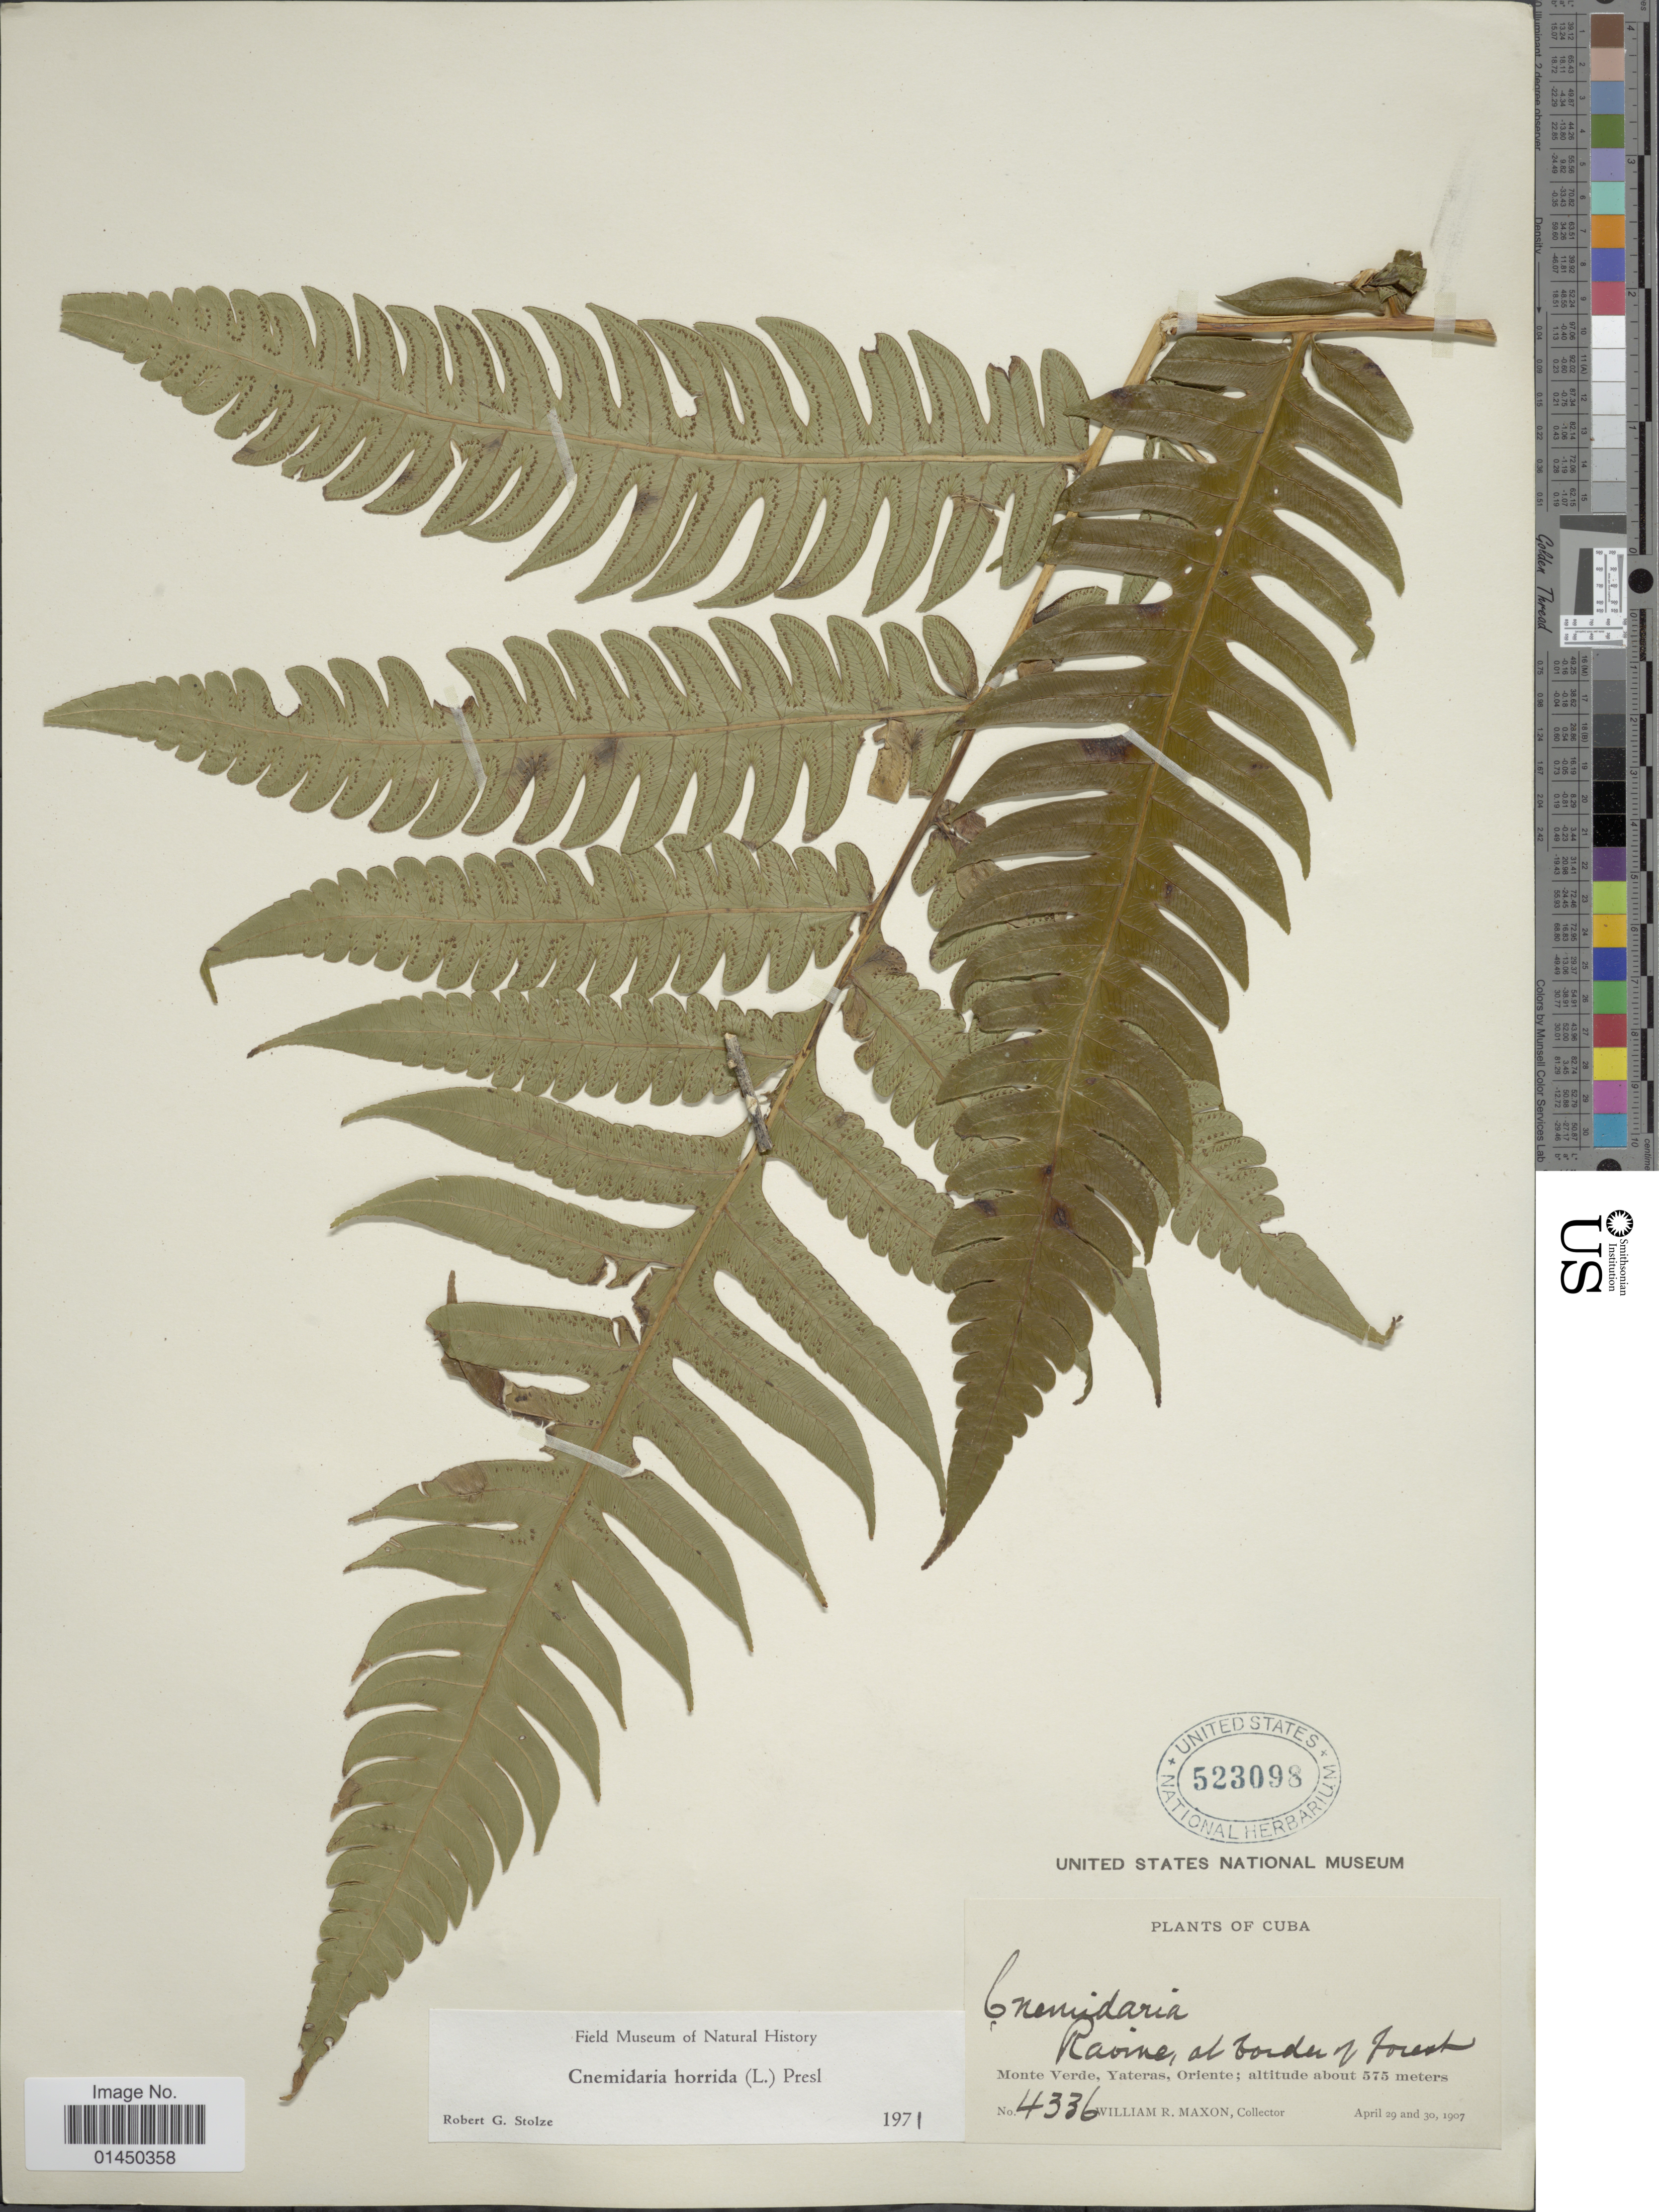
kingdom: Plantae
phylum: Tracheophyta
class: Polypodiopsida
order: Cyatheales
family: Cyatheaceae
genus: Cyathea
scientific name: Cyathea horrida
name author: (L.) Sm.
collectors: W. R. Maxon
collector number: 4336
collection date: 1907-04-29/1907-04-30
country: Cuba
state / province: Oriente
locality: Ravine, at border of Forest, Monte Verde, Yateras.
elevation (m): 575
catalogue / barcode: US 523098